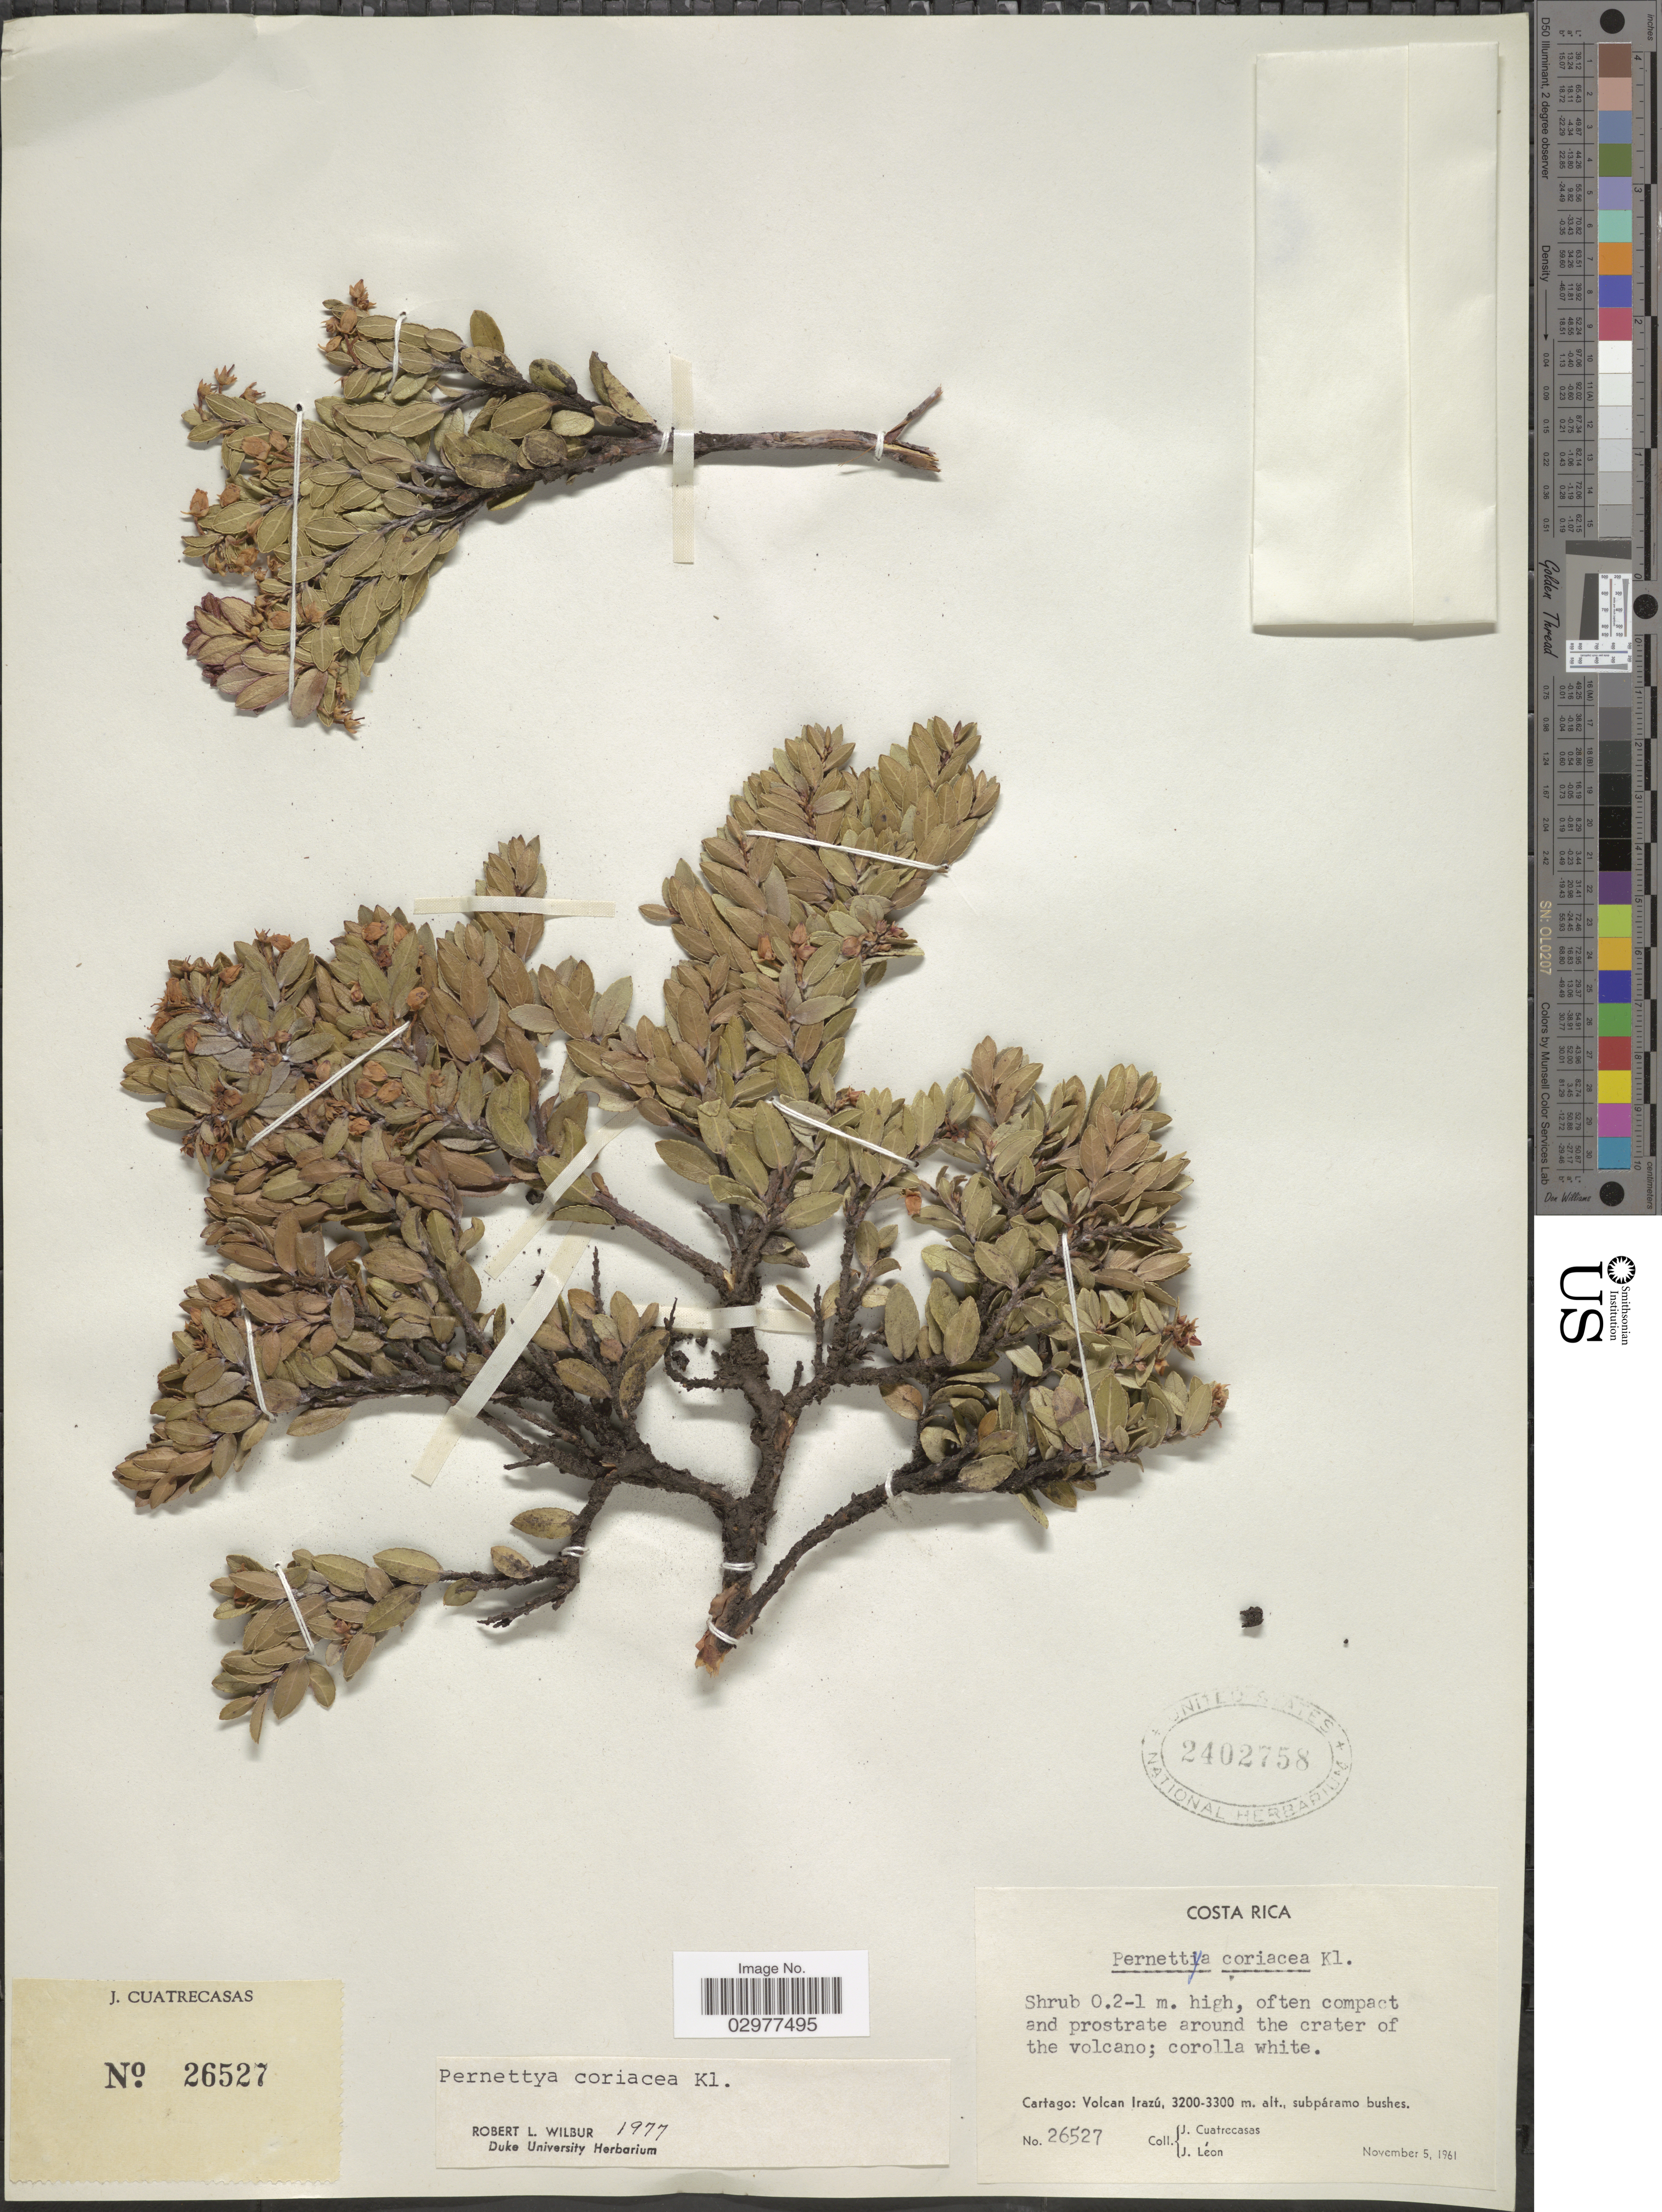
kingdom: Plantae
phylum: Tracheophyta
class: Magnoliopsida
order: Ericales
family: Ericaceae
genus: Pernettya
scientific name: Pernettya prostrata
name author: (Cav.) DC.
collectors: J. Cuatrecasas & J. León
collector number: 26527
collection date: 1961-11-05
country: Costa Rica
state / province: Cartago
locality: Volcan Irazú.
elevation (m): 3200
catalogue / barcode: US 2402758